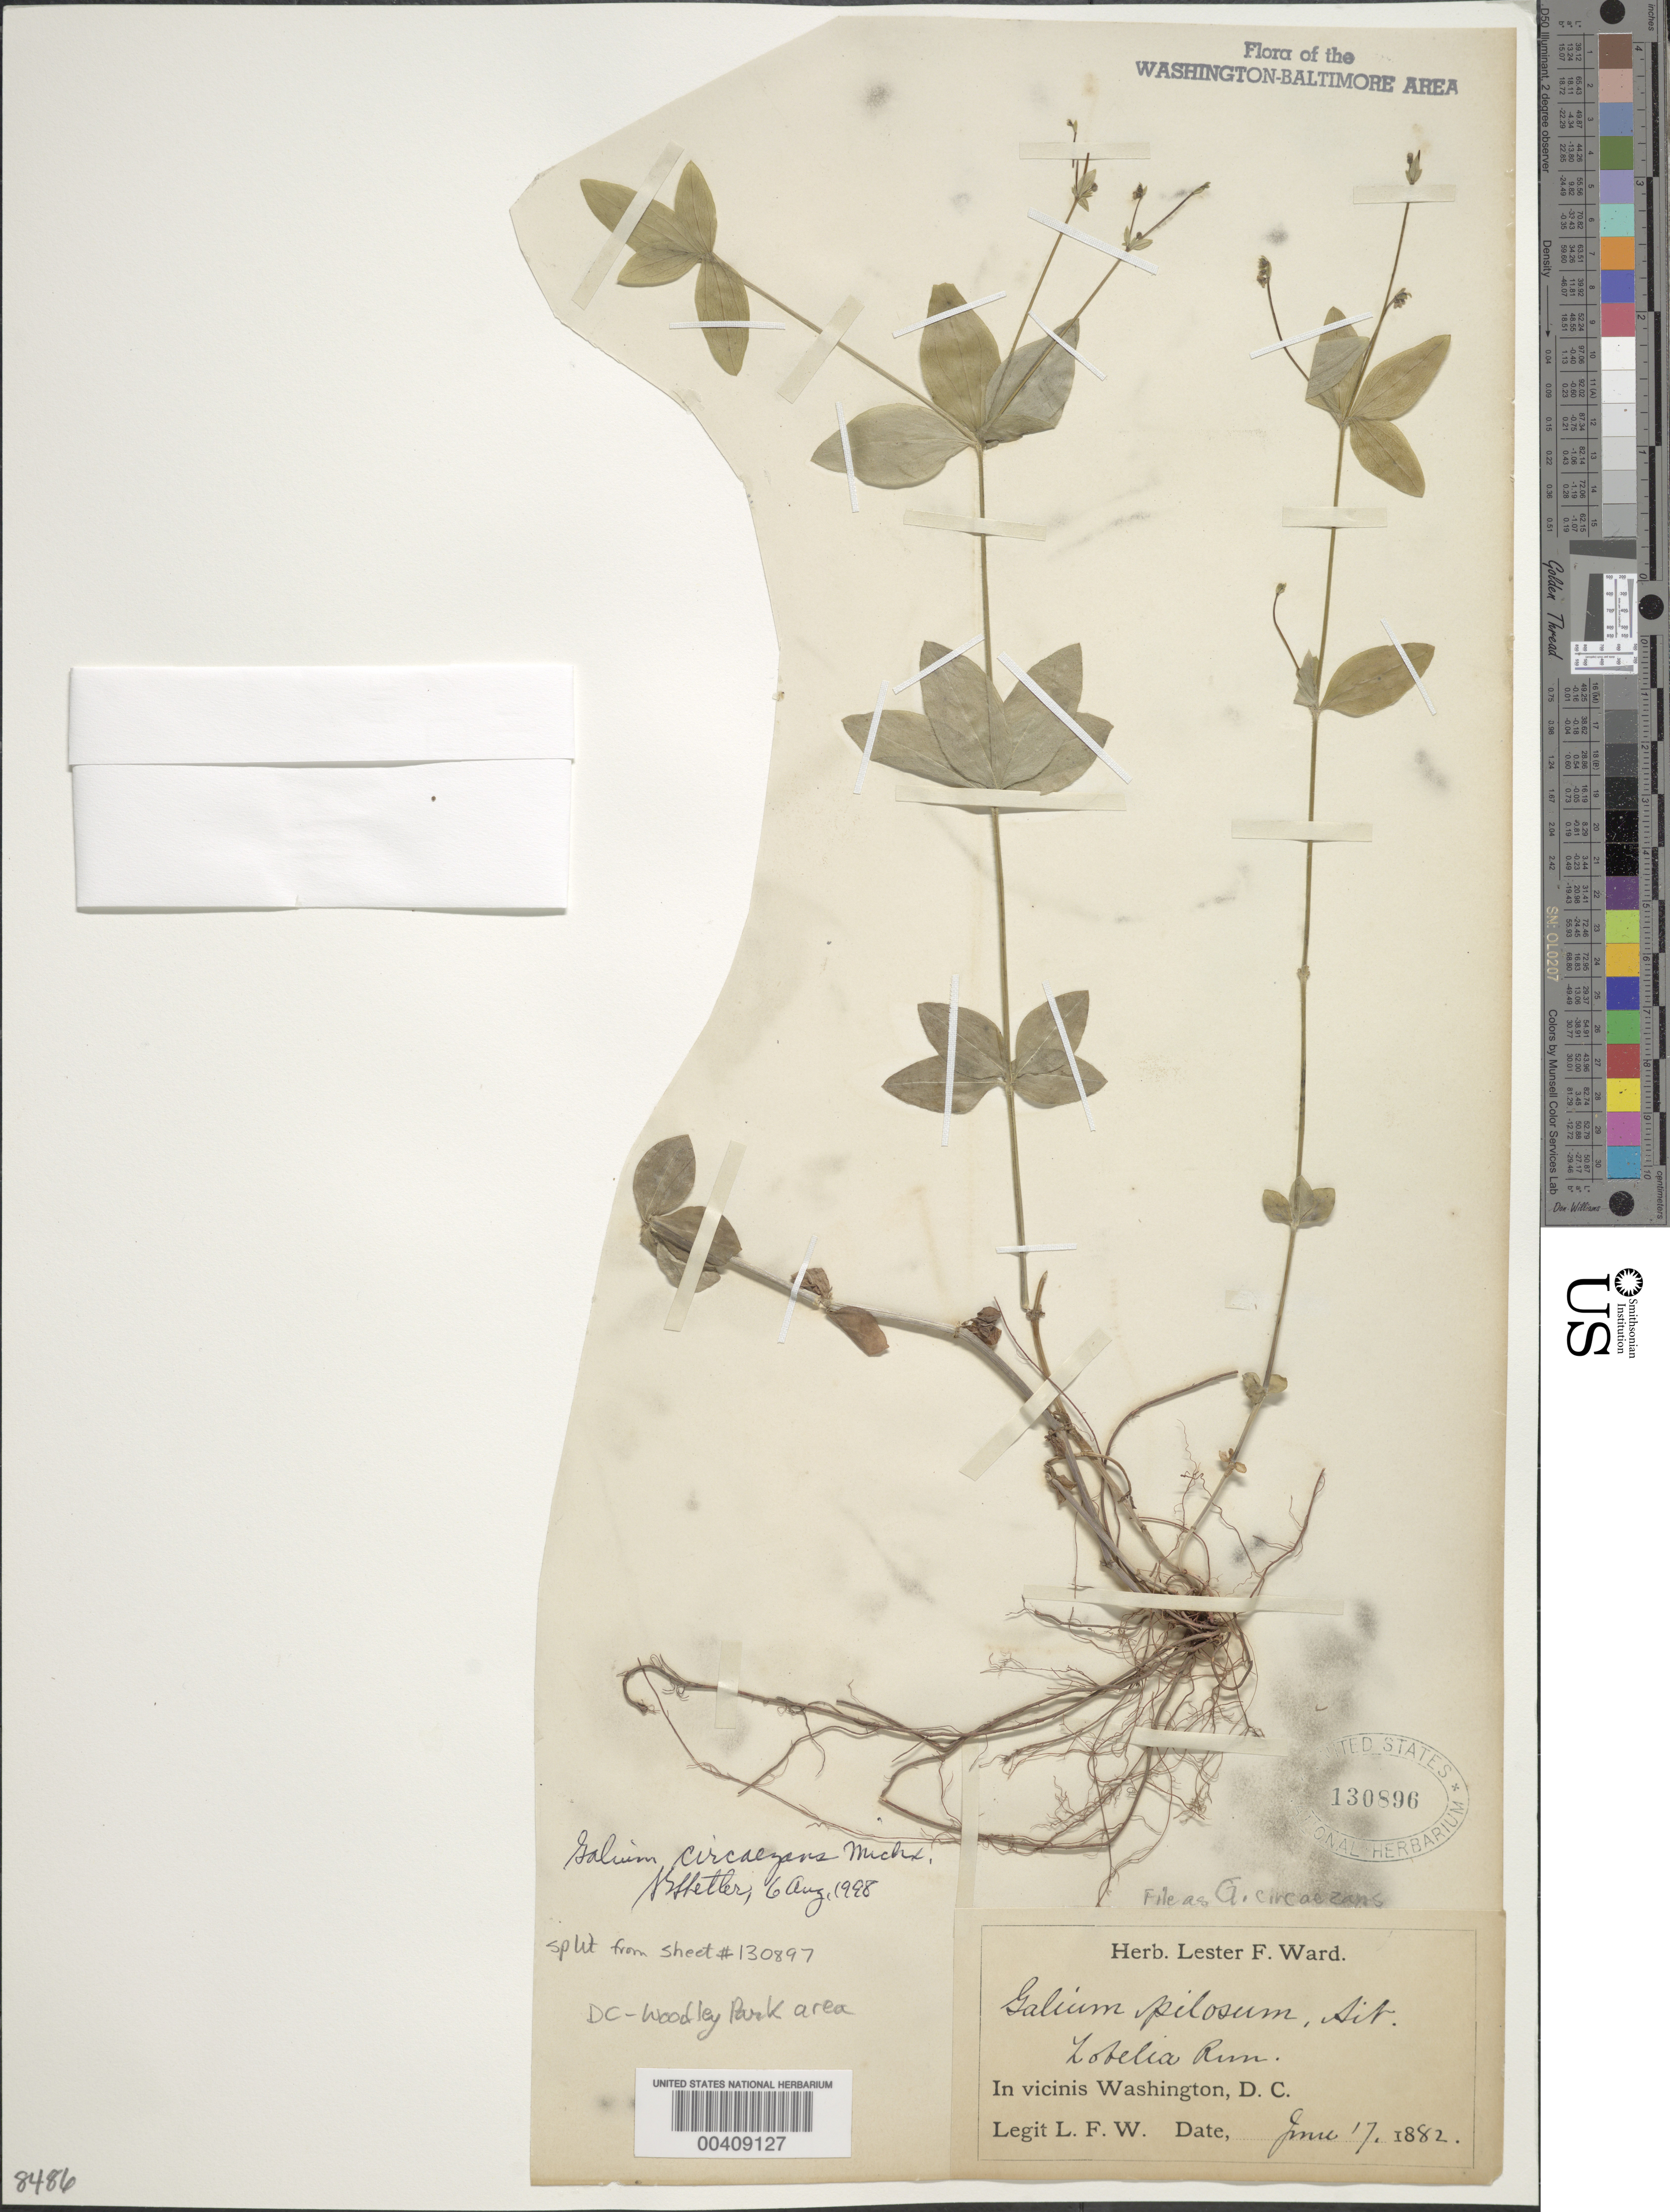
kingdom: Plantae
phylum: Tracheophyta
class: Magnoliopsida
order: Gentianales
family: Rubiaceae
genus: Galium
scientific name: Galium circaezans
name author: Michx.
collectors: L. F. Ward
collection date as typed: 17 Jun 1882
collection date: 1882-06-17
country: United States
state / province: District of Columbia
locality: Lobelia Run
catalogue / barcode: US 130896